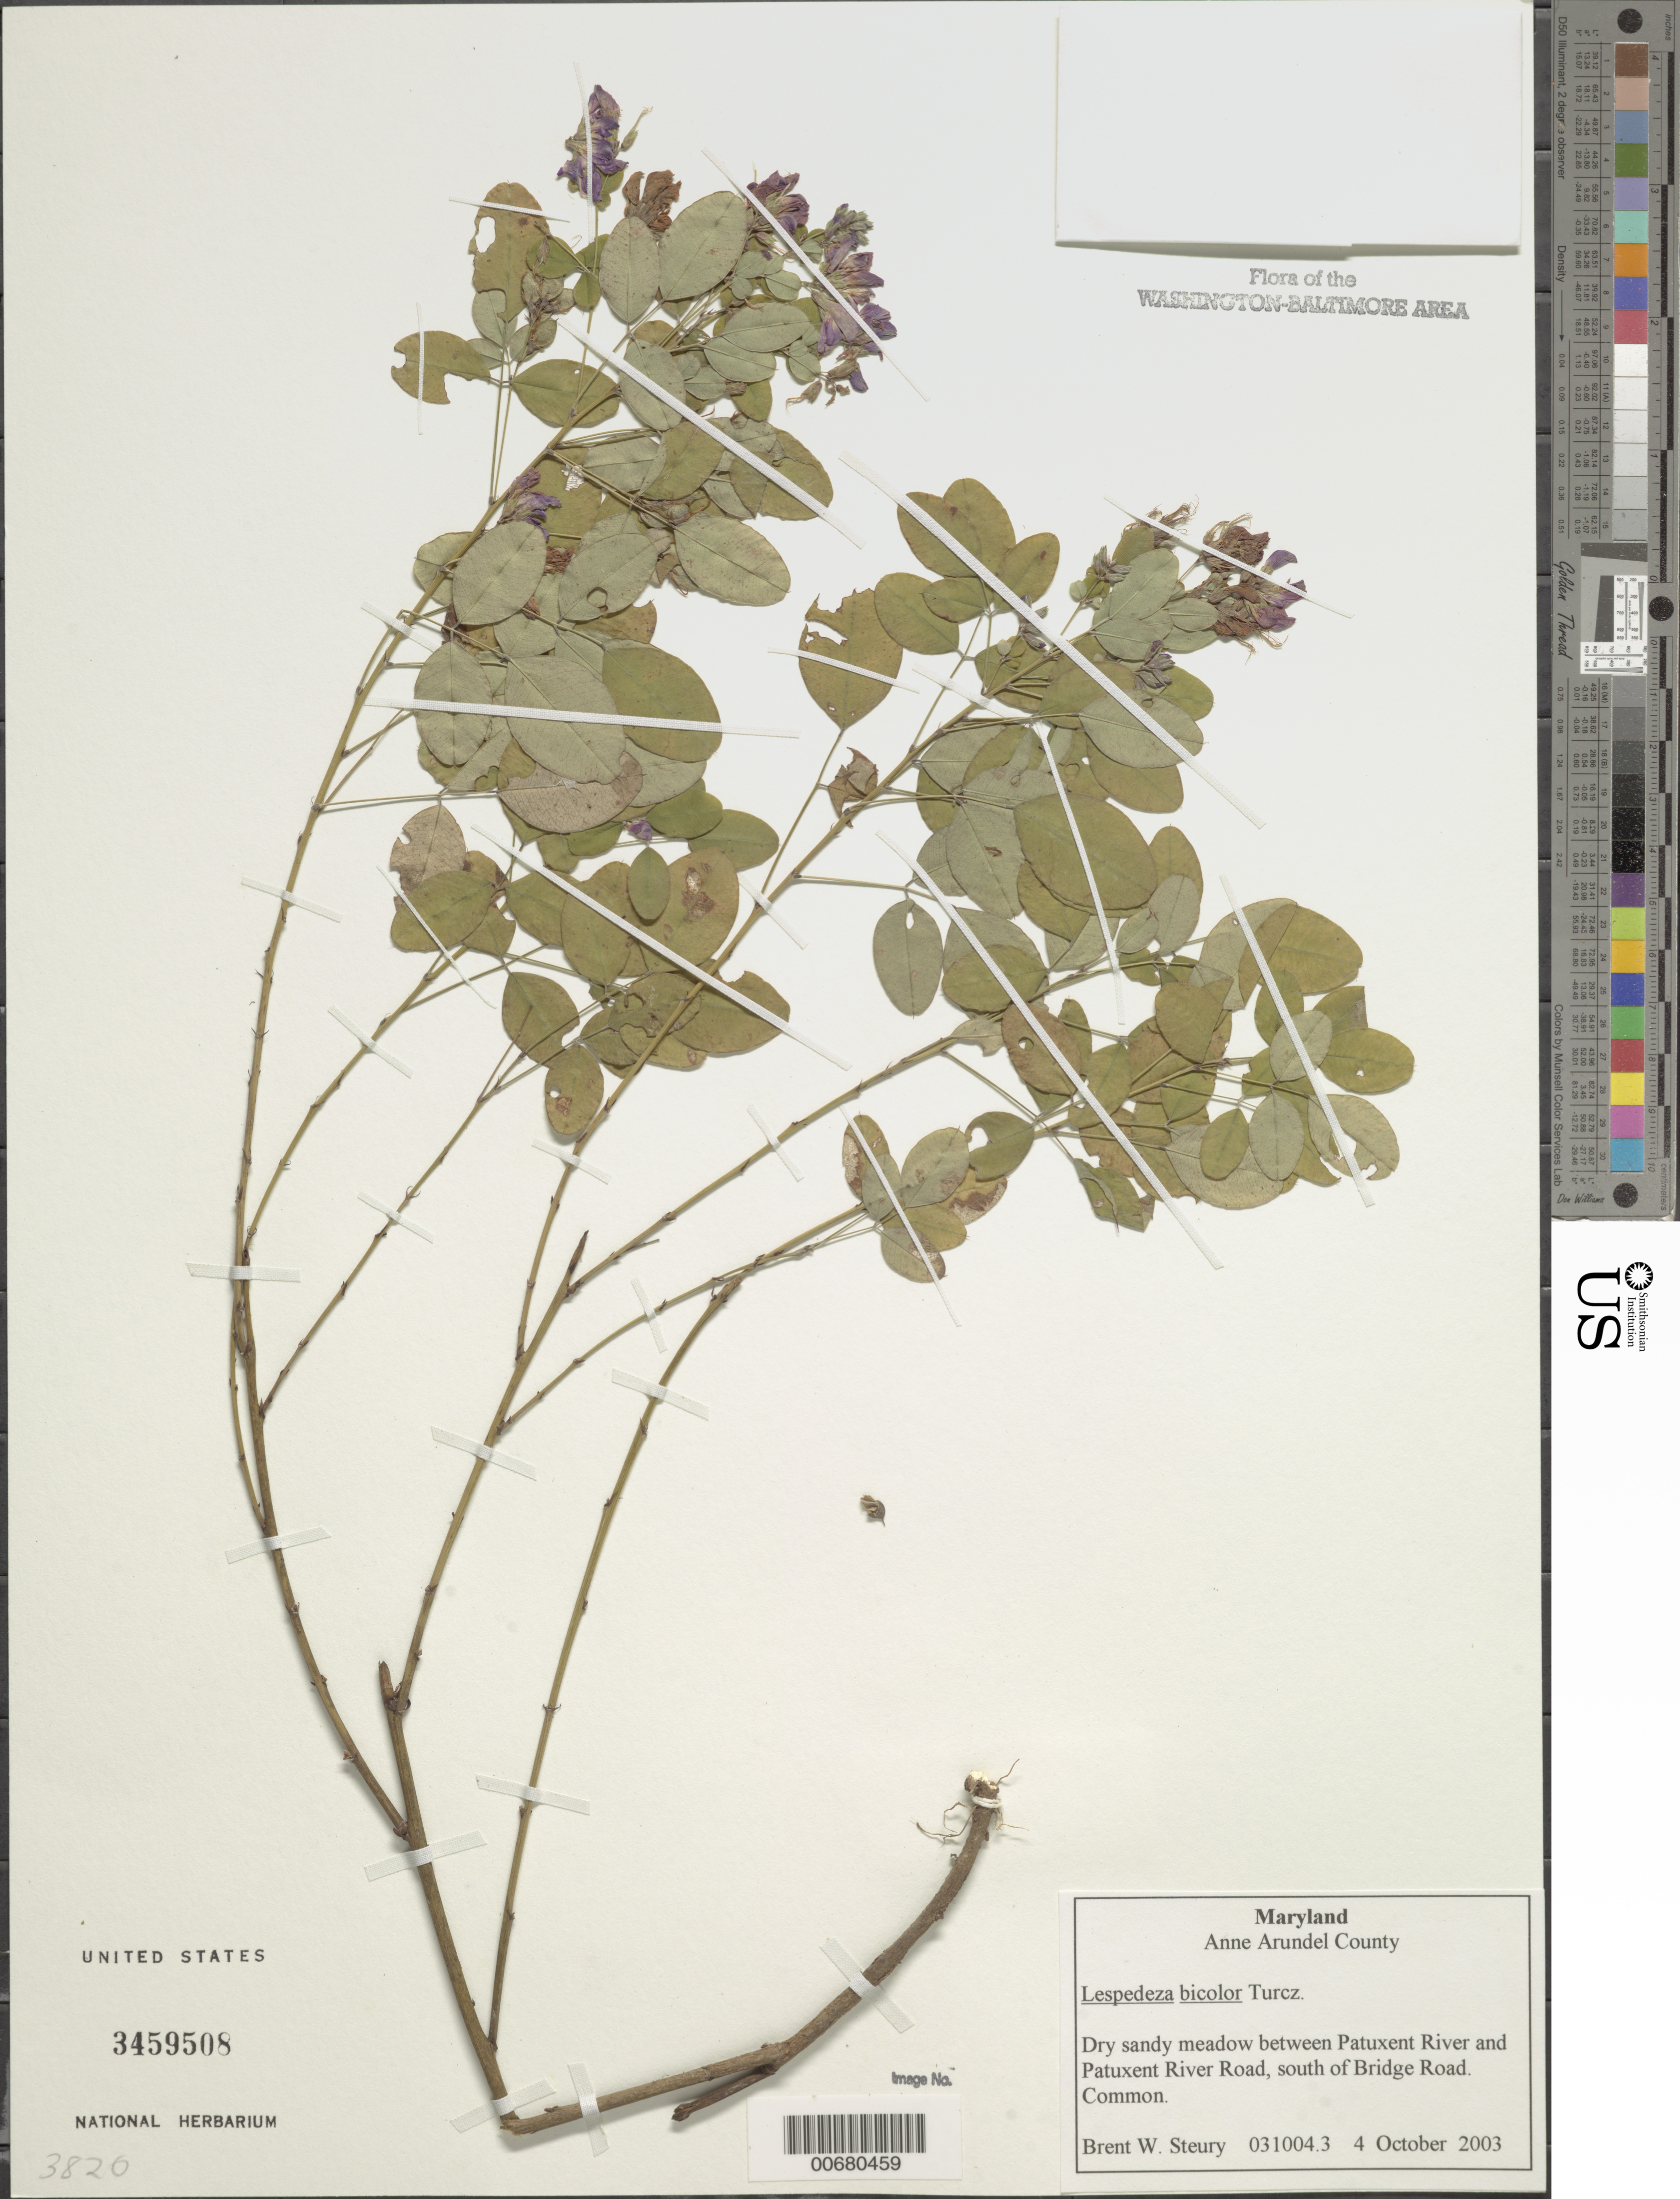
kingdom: Plantae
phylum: Tracheophyta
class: Magnoliopsida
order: Fabales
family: Fabaceae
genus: Lespedeza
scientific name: Lespedeza bicolor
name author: Turcz.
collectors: B. Steury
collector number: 031004.3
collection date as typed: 04 Oct 2003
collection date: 2003-10-04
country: United States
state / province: Maryland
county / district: Anne Arundel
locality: Between Patuxent River and Patuxent River Road, south of Bridge Road.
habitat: Dry sandy meadow.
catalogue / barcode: US 3459508